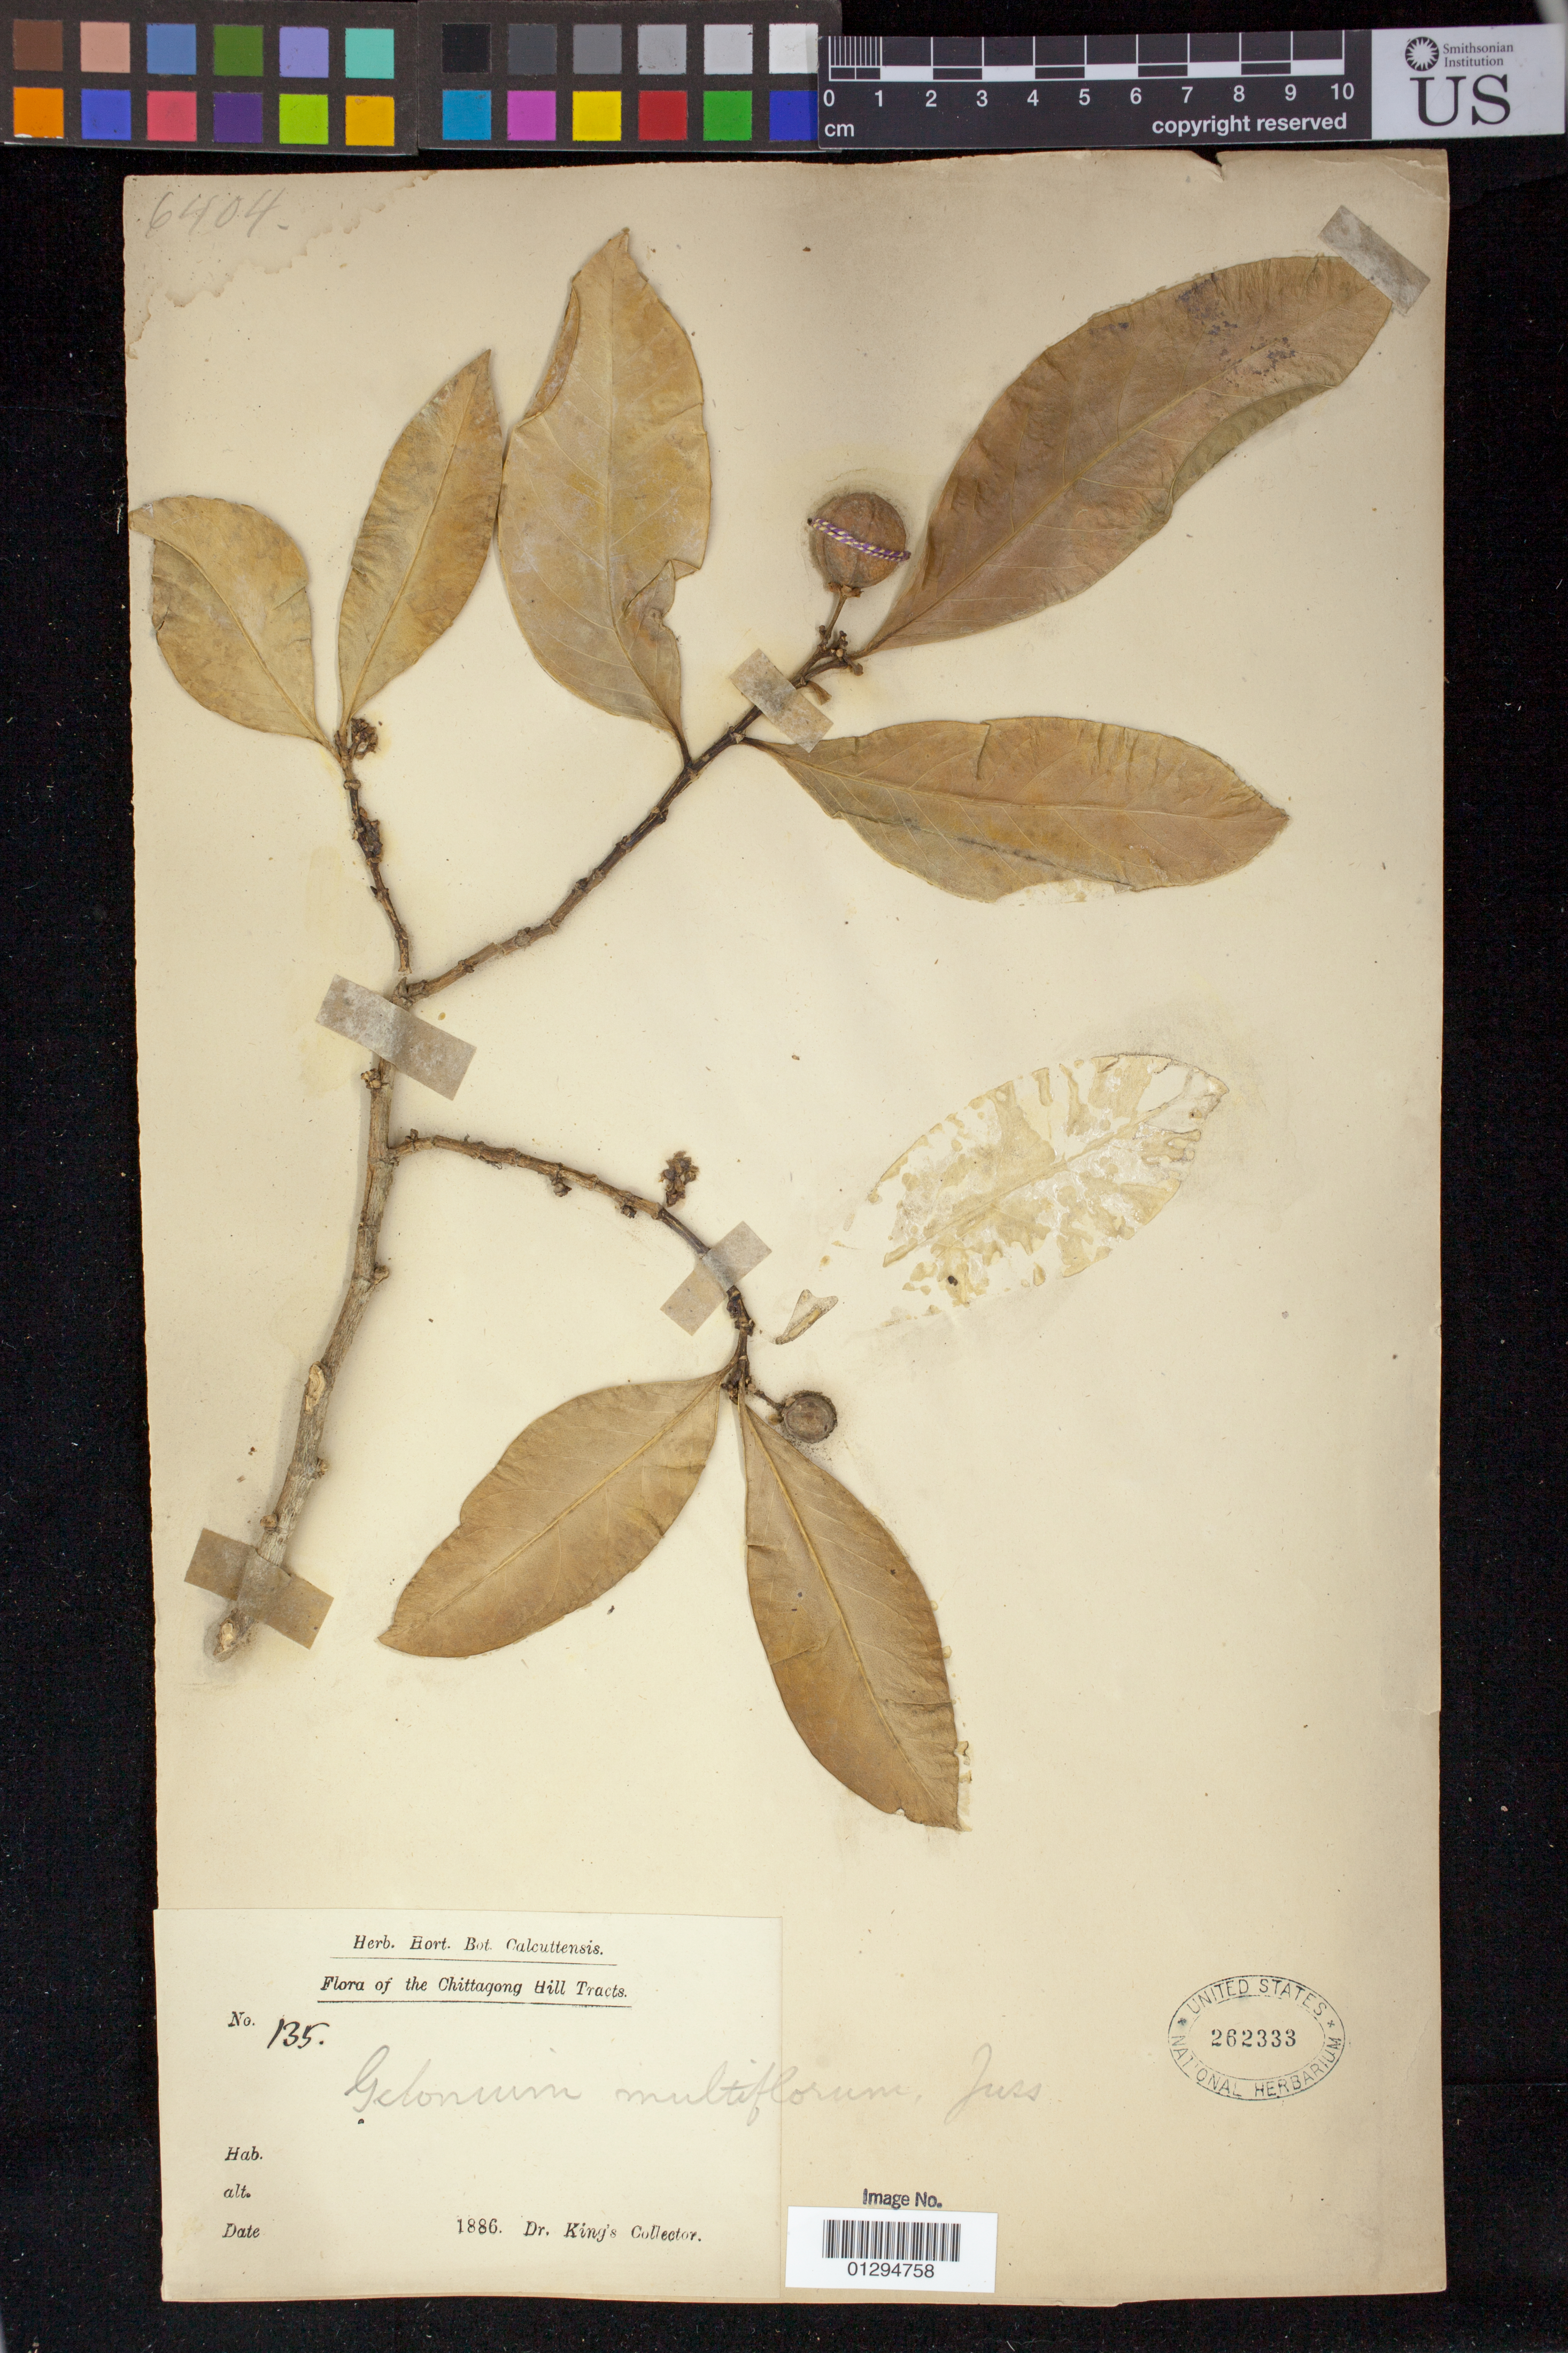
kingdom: Plantae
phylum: Tracheophyta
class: Magnoliopsida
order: Malpighiales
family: Euphorbiaceae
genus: Gelonium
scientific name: Gelonium multiflorum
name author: A. Juss.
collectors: Dr. King's collector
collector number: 135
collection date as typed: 1886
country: Bangladesh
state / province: Chittagong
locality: Chittagong Hill Tracts.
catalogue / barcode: US 262333